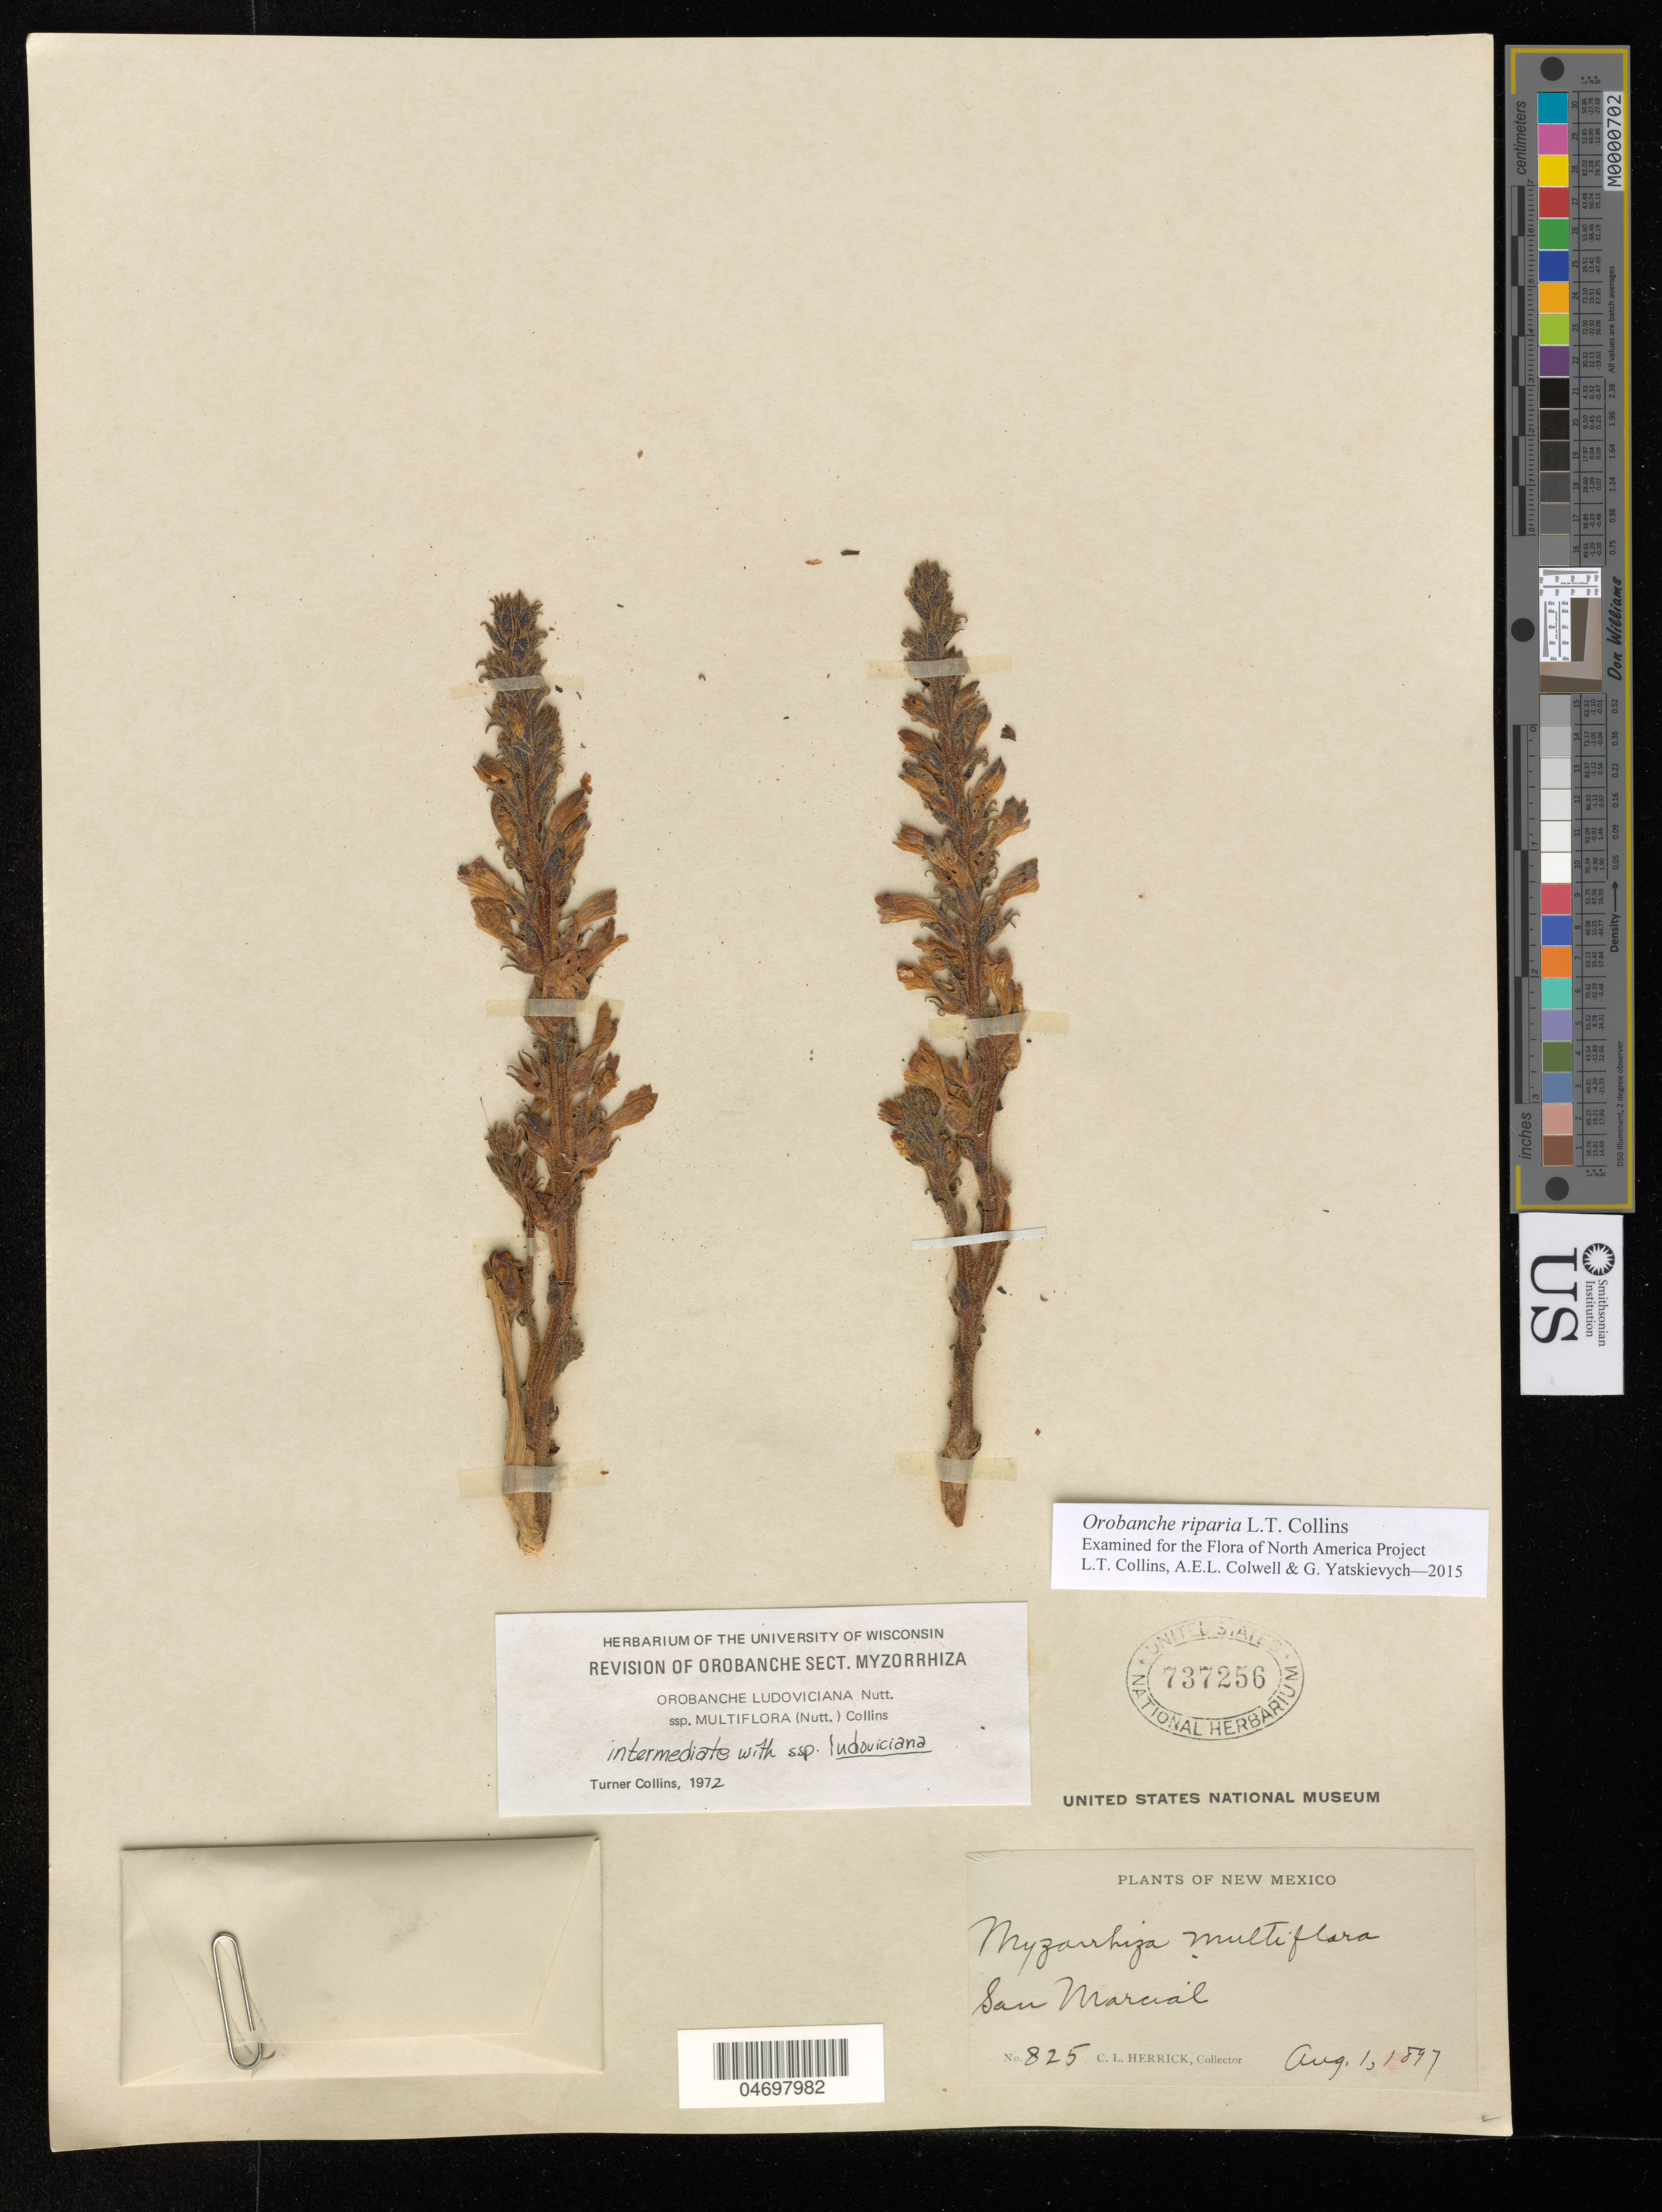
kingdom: Plantae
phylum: Tracheophyta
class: Magnoliopsida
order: Lamiales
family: Orobanchaceae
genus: Orobanche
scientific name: Orobanche riparia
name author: L.T. Collins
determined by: Collins, L. T.; Colwell, A. E.; Yatskievych, G. A.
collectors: C. Herrick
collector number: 825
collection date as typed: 1 Aug 1897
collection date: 1897-08-01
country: United States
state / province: New Mexico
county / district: Socorro Co.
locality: San Marcial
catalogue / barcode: US 737256